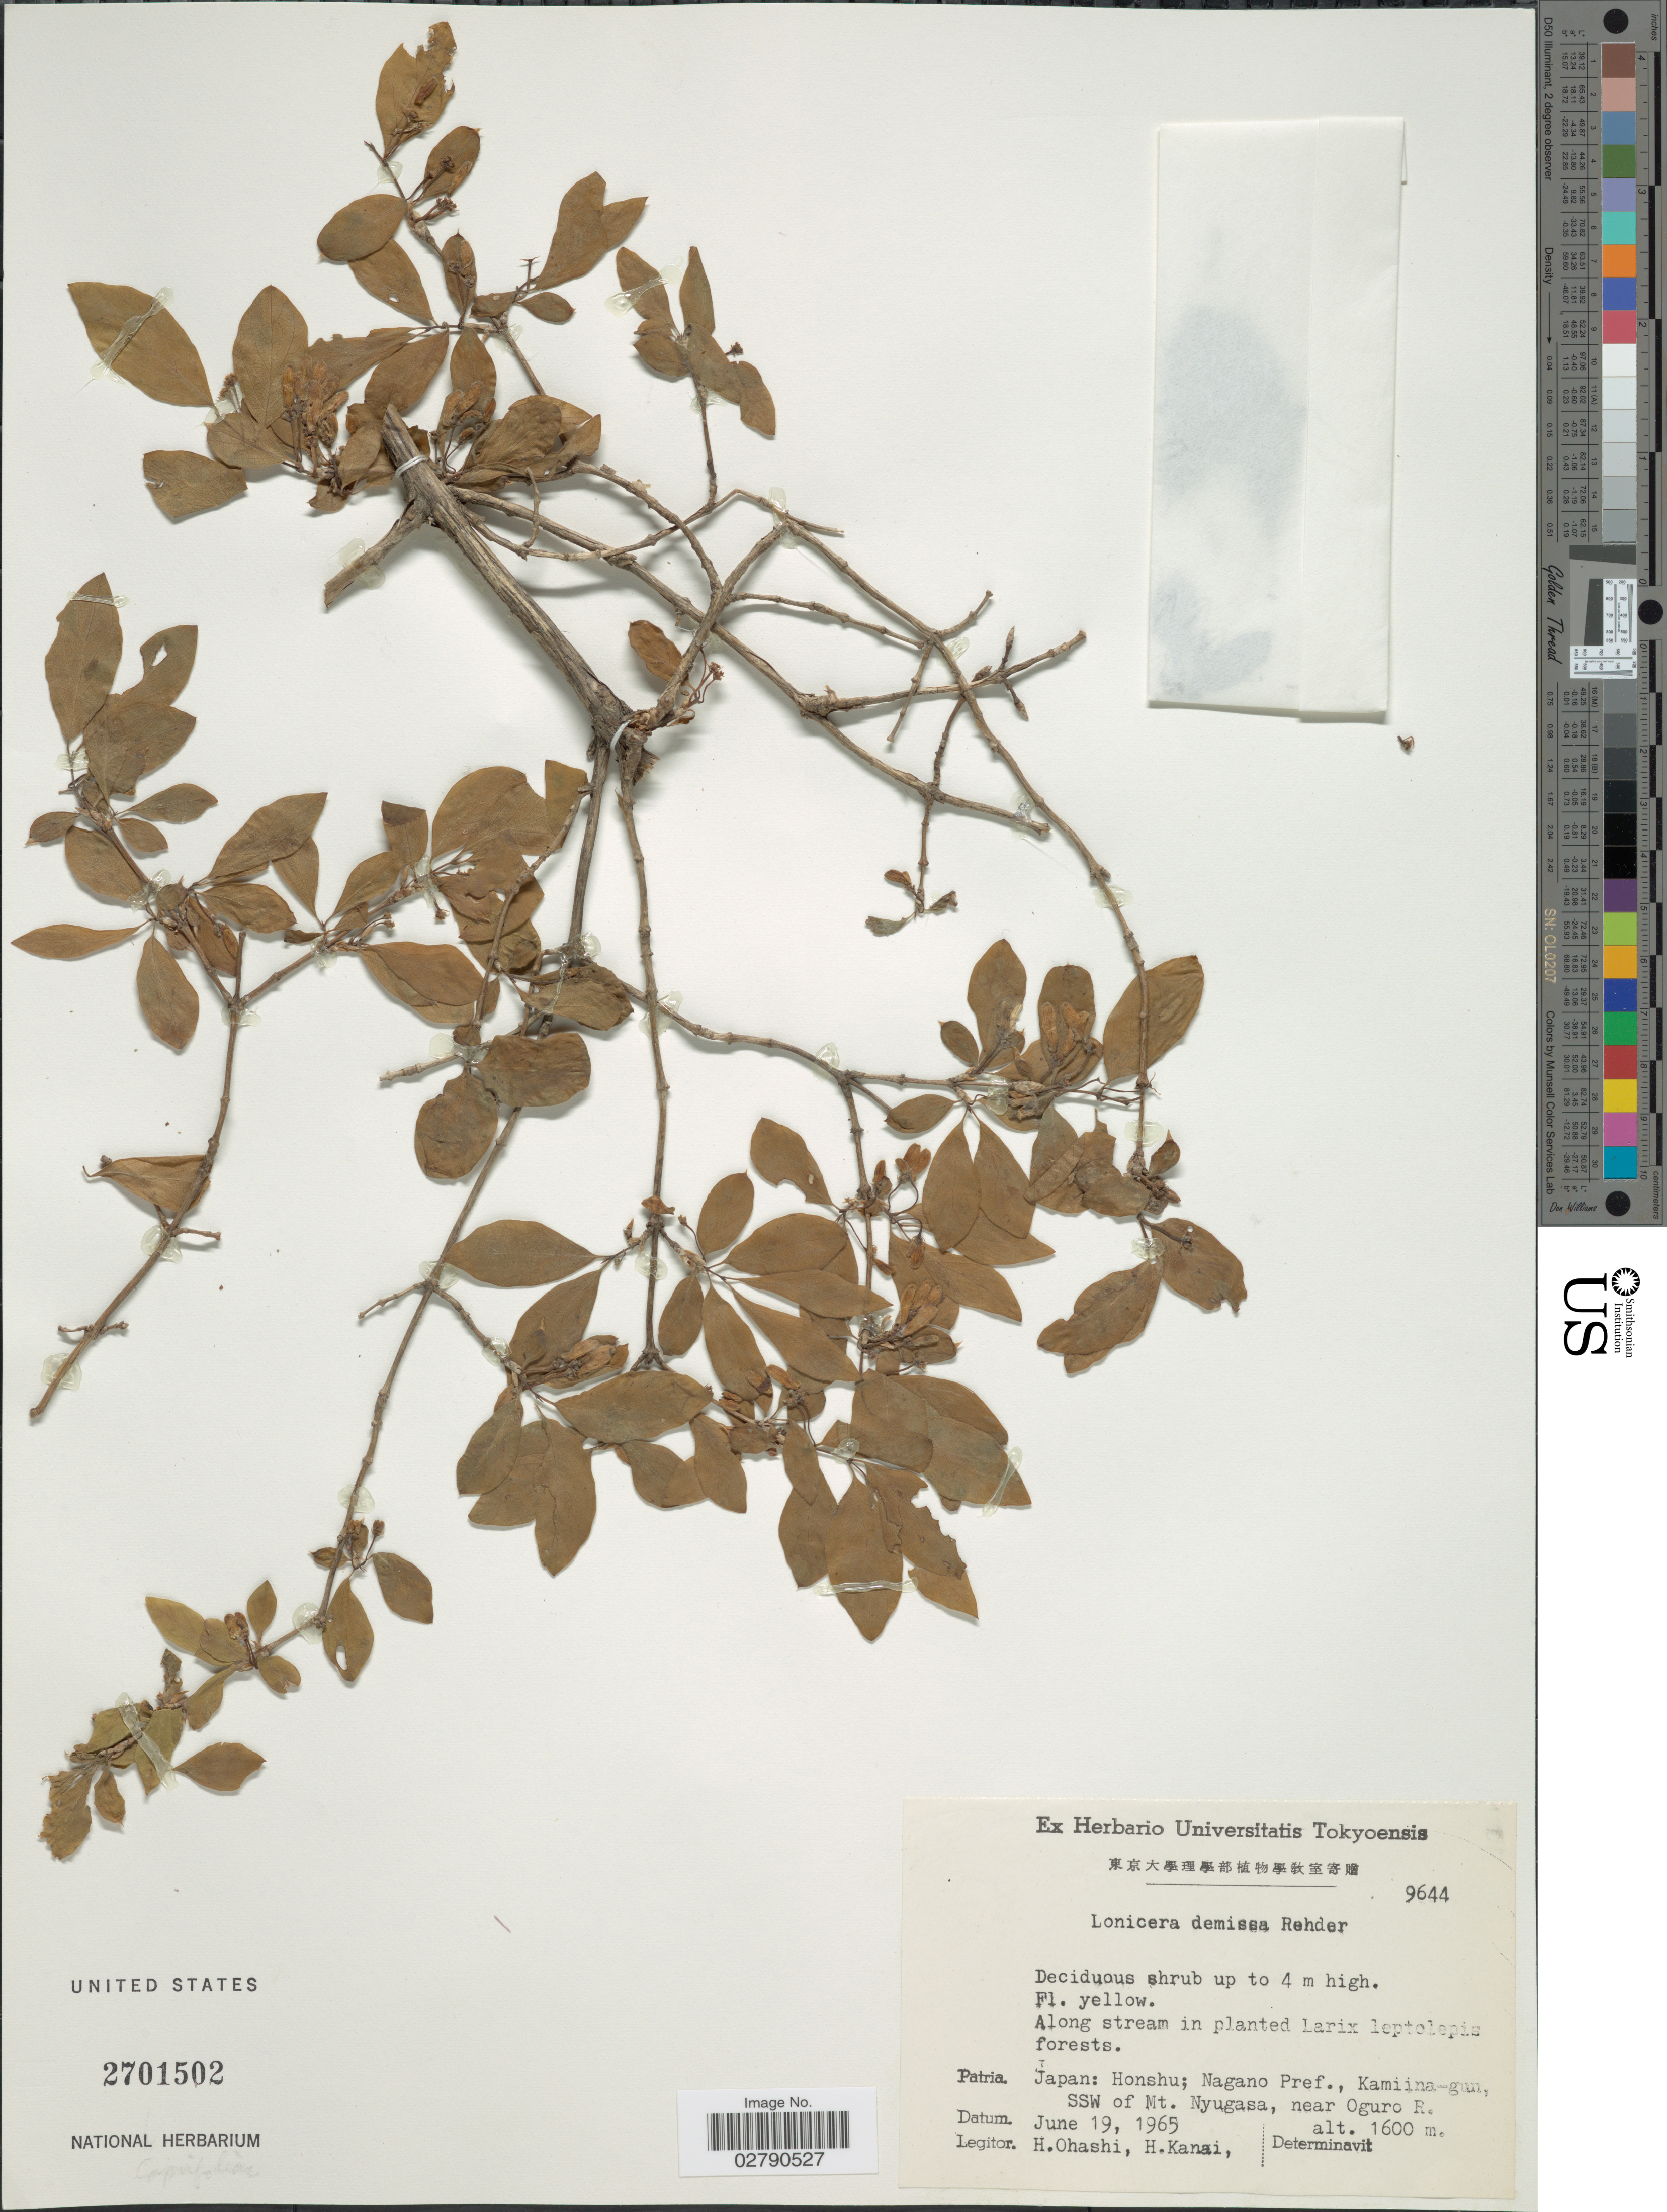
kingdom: Plantae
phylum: Tracheophyta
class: Magnoliopsida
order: Dipsacales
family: Caprifoliaceae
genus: Lonicera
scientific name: Lonicera demissa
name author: Rehder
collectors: H. Ohashi & H. Kanai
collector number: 9644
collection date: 1965-06-19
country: Japan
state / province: Nagano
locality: Honshu; Kamiina-gun, SSW of Mt. Nyugasa, near Oguro R.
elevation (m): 1600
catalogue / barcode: US 2701502